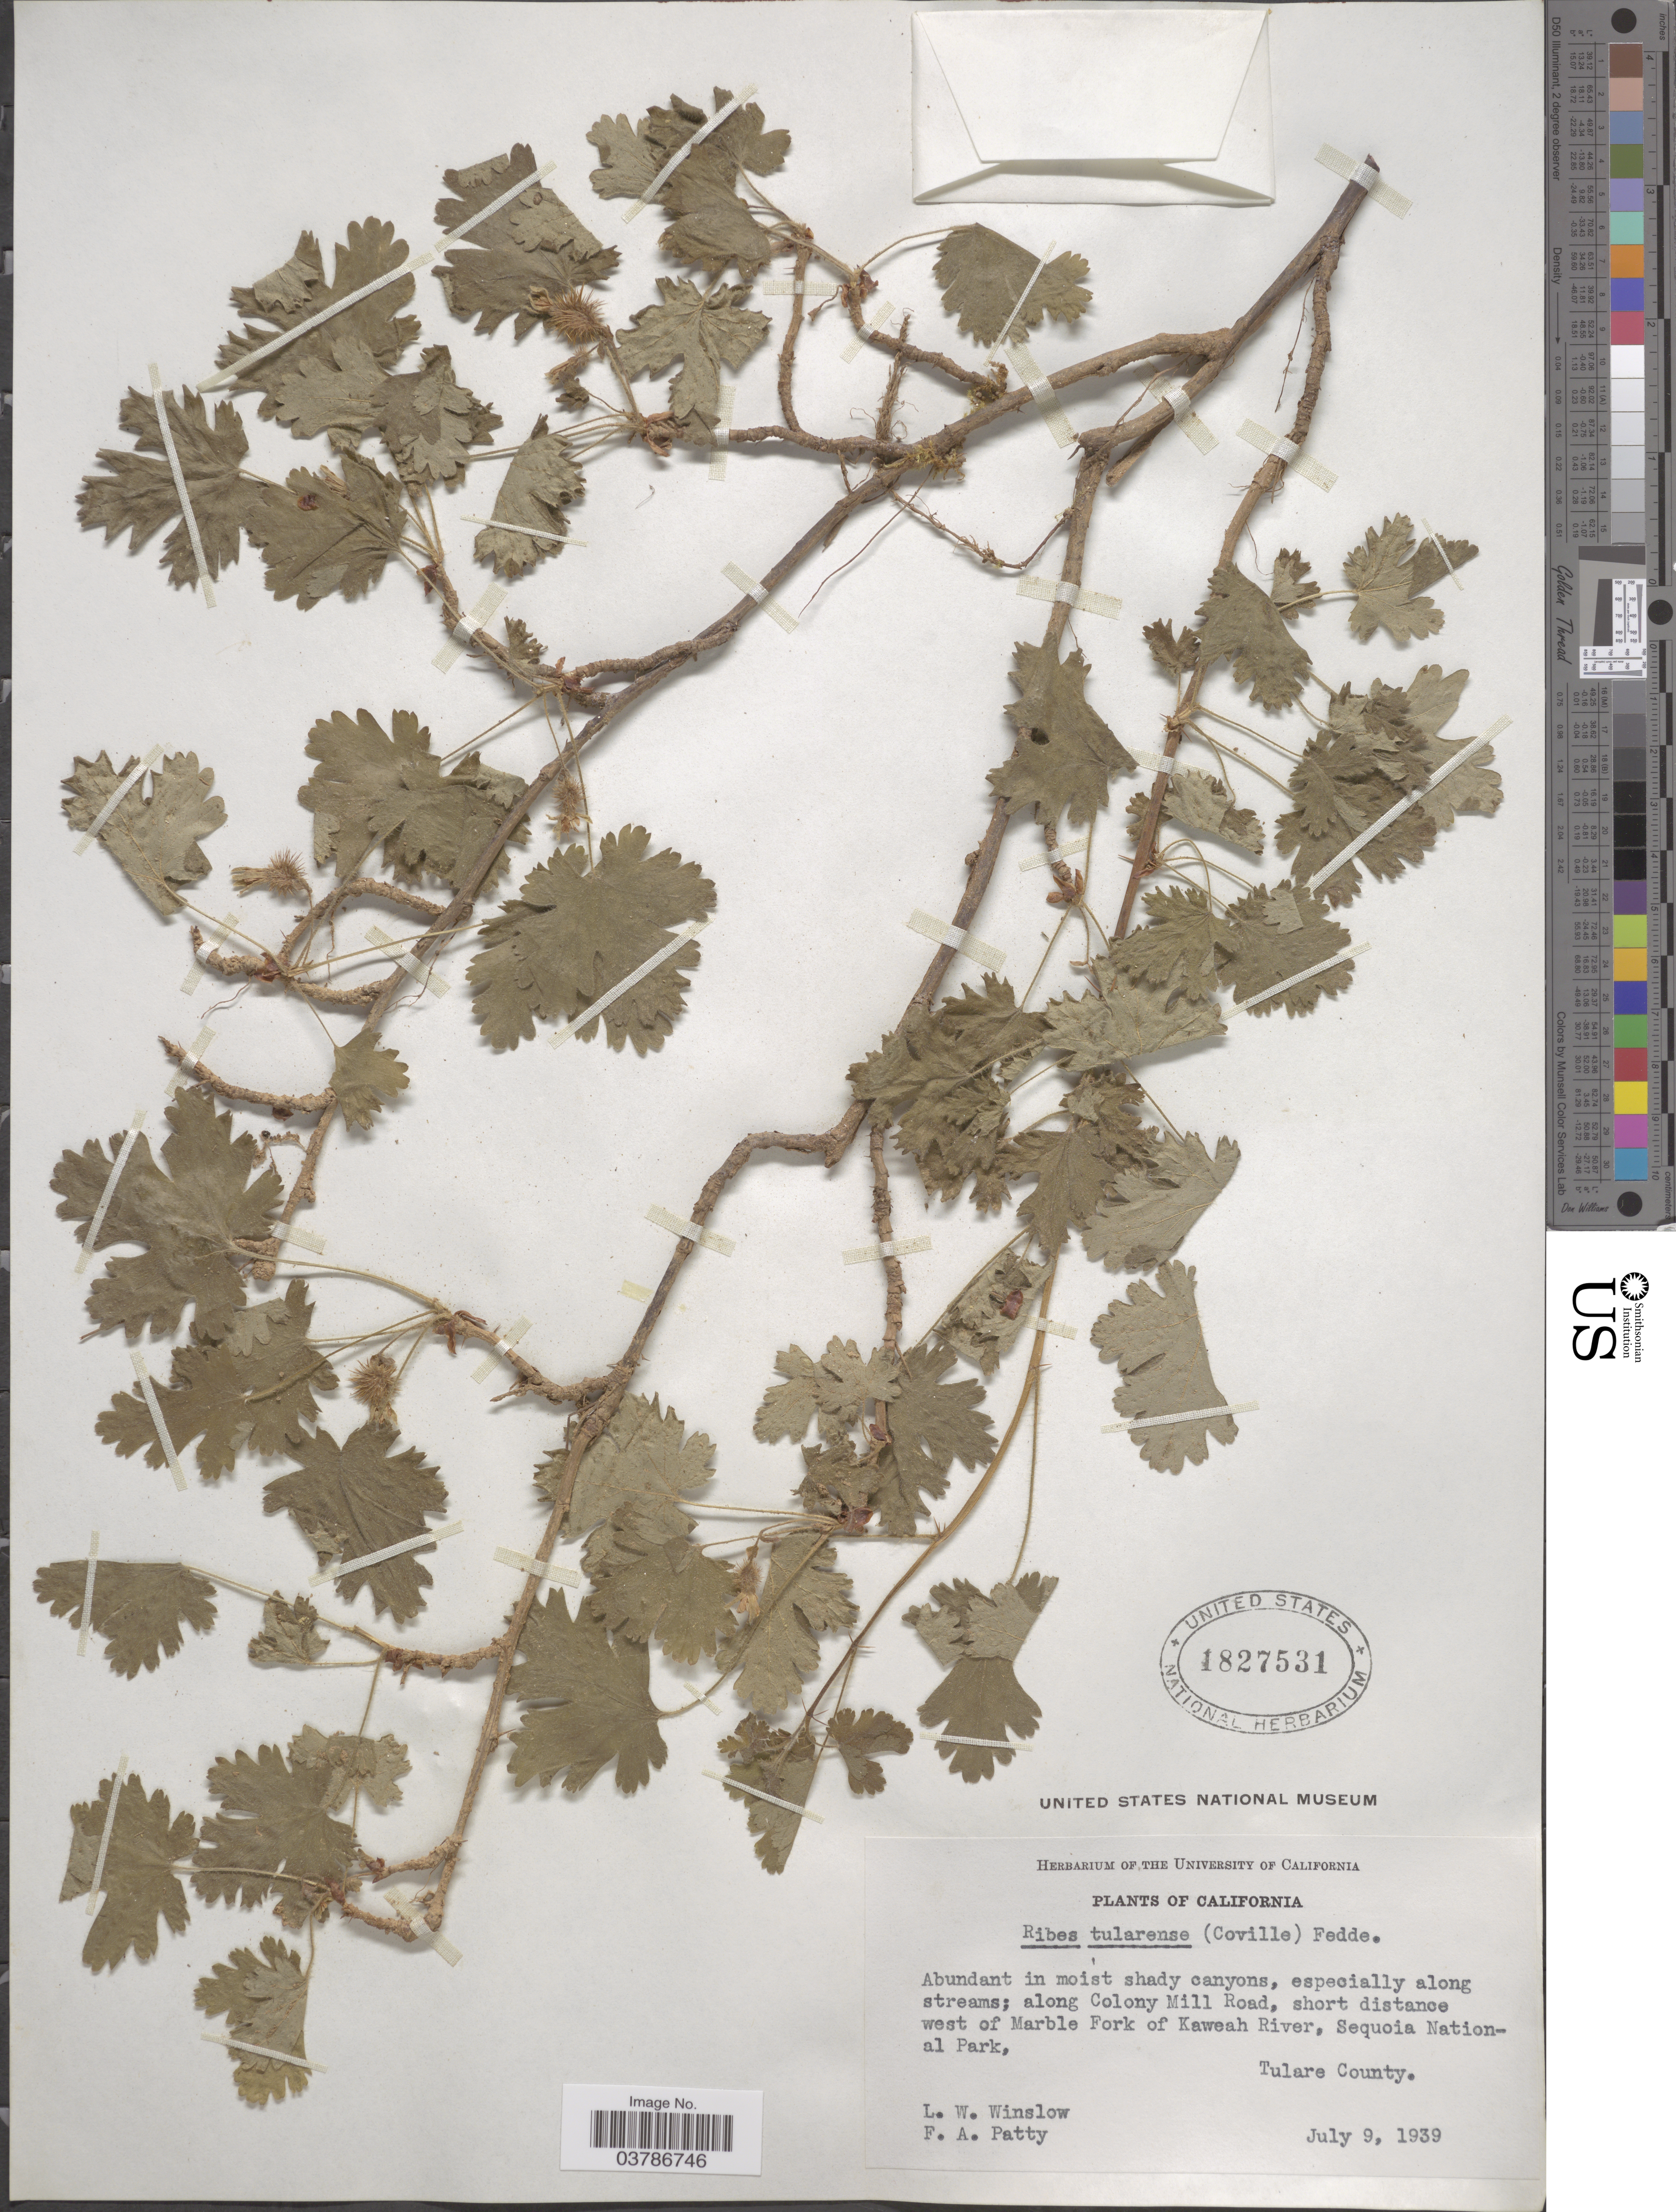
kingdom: Plantae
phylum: Tracheophyta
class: Magnoliopsida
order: Saxifragales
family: Grossulariaceae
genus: Ribes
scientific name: Ribes tularense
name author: (Coville) Standl.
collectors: L. Winslow & F. Patty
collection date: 1939-07-09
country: United States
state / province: California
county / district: Tulare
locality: Along Colony Mill Road, short distance west of Marble Fork of Kaweah River, Sequoia National Park. Tulare County.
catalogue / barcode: US 1827531